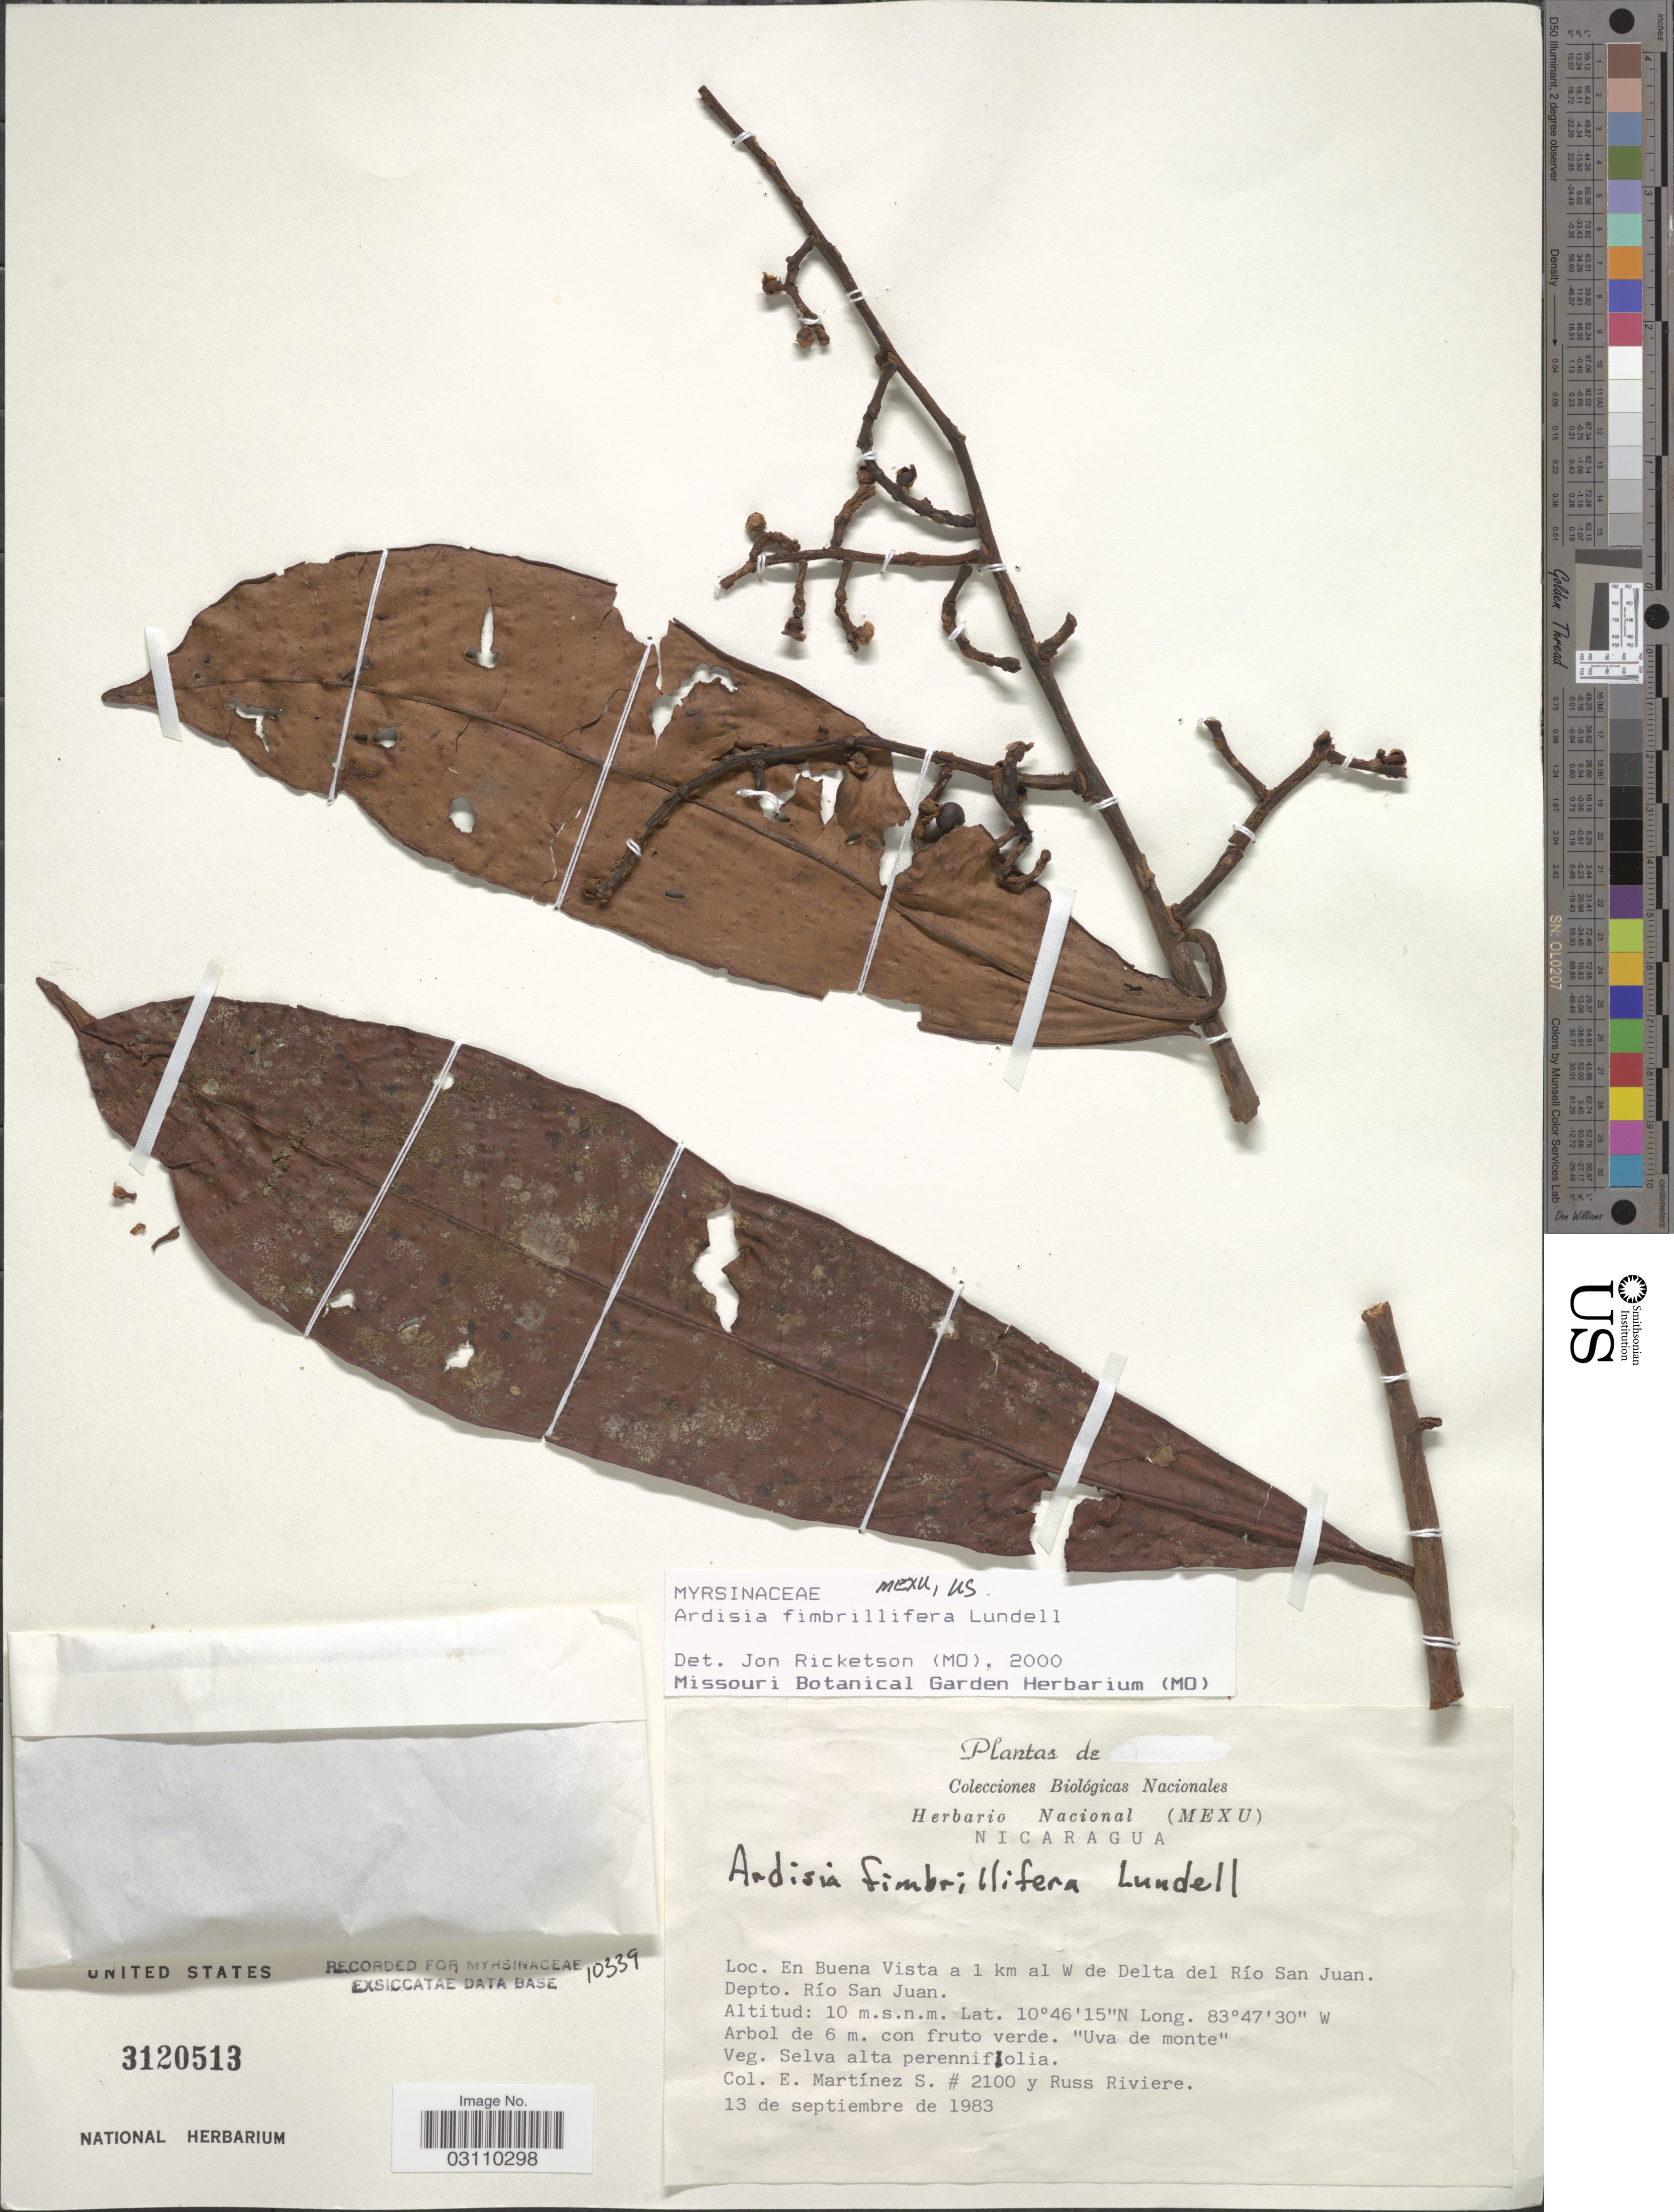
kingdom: Plantae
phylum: Tracheophyta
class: Magnoliopsida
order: Ericales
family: Primulaceae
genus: Ardisia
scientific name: Ardisia fimbrillifera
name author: Lundell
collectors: E. M. Martínez S. & R. Riviere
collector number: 2100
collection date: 1983-09-13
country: Nicaragua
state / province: Rio San Juan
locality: En Buena Vista a 1 km al W de Delta del Río San Juan. Depto. Río San Juan.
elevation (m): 10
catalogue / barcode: US 3120513